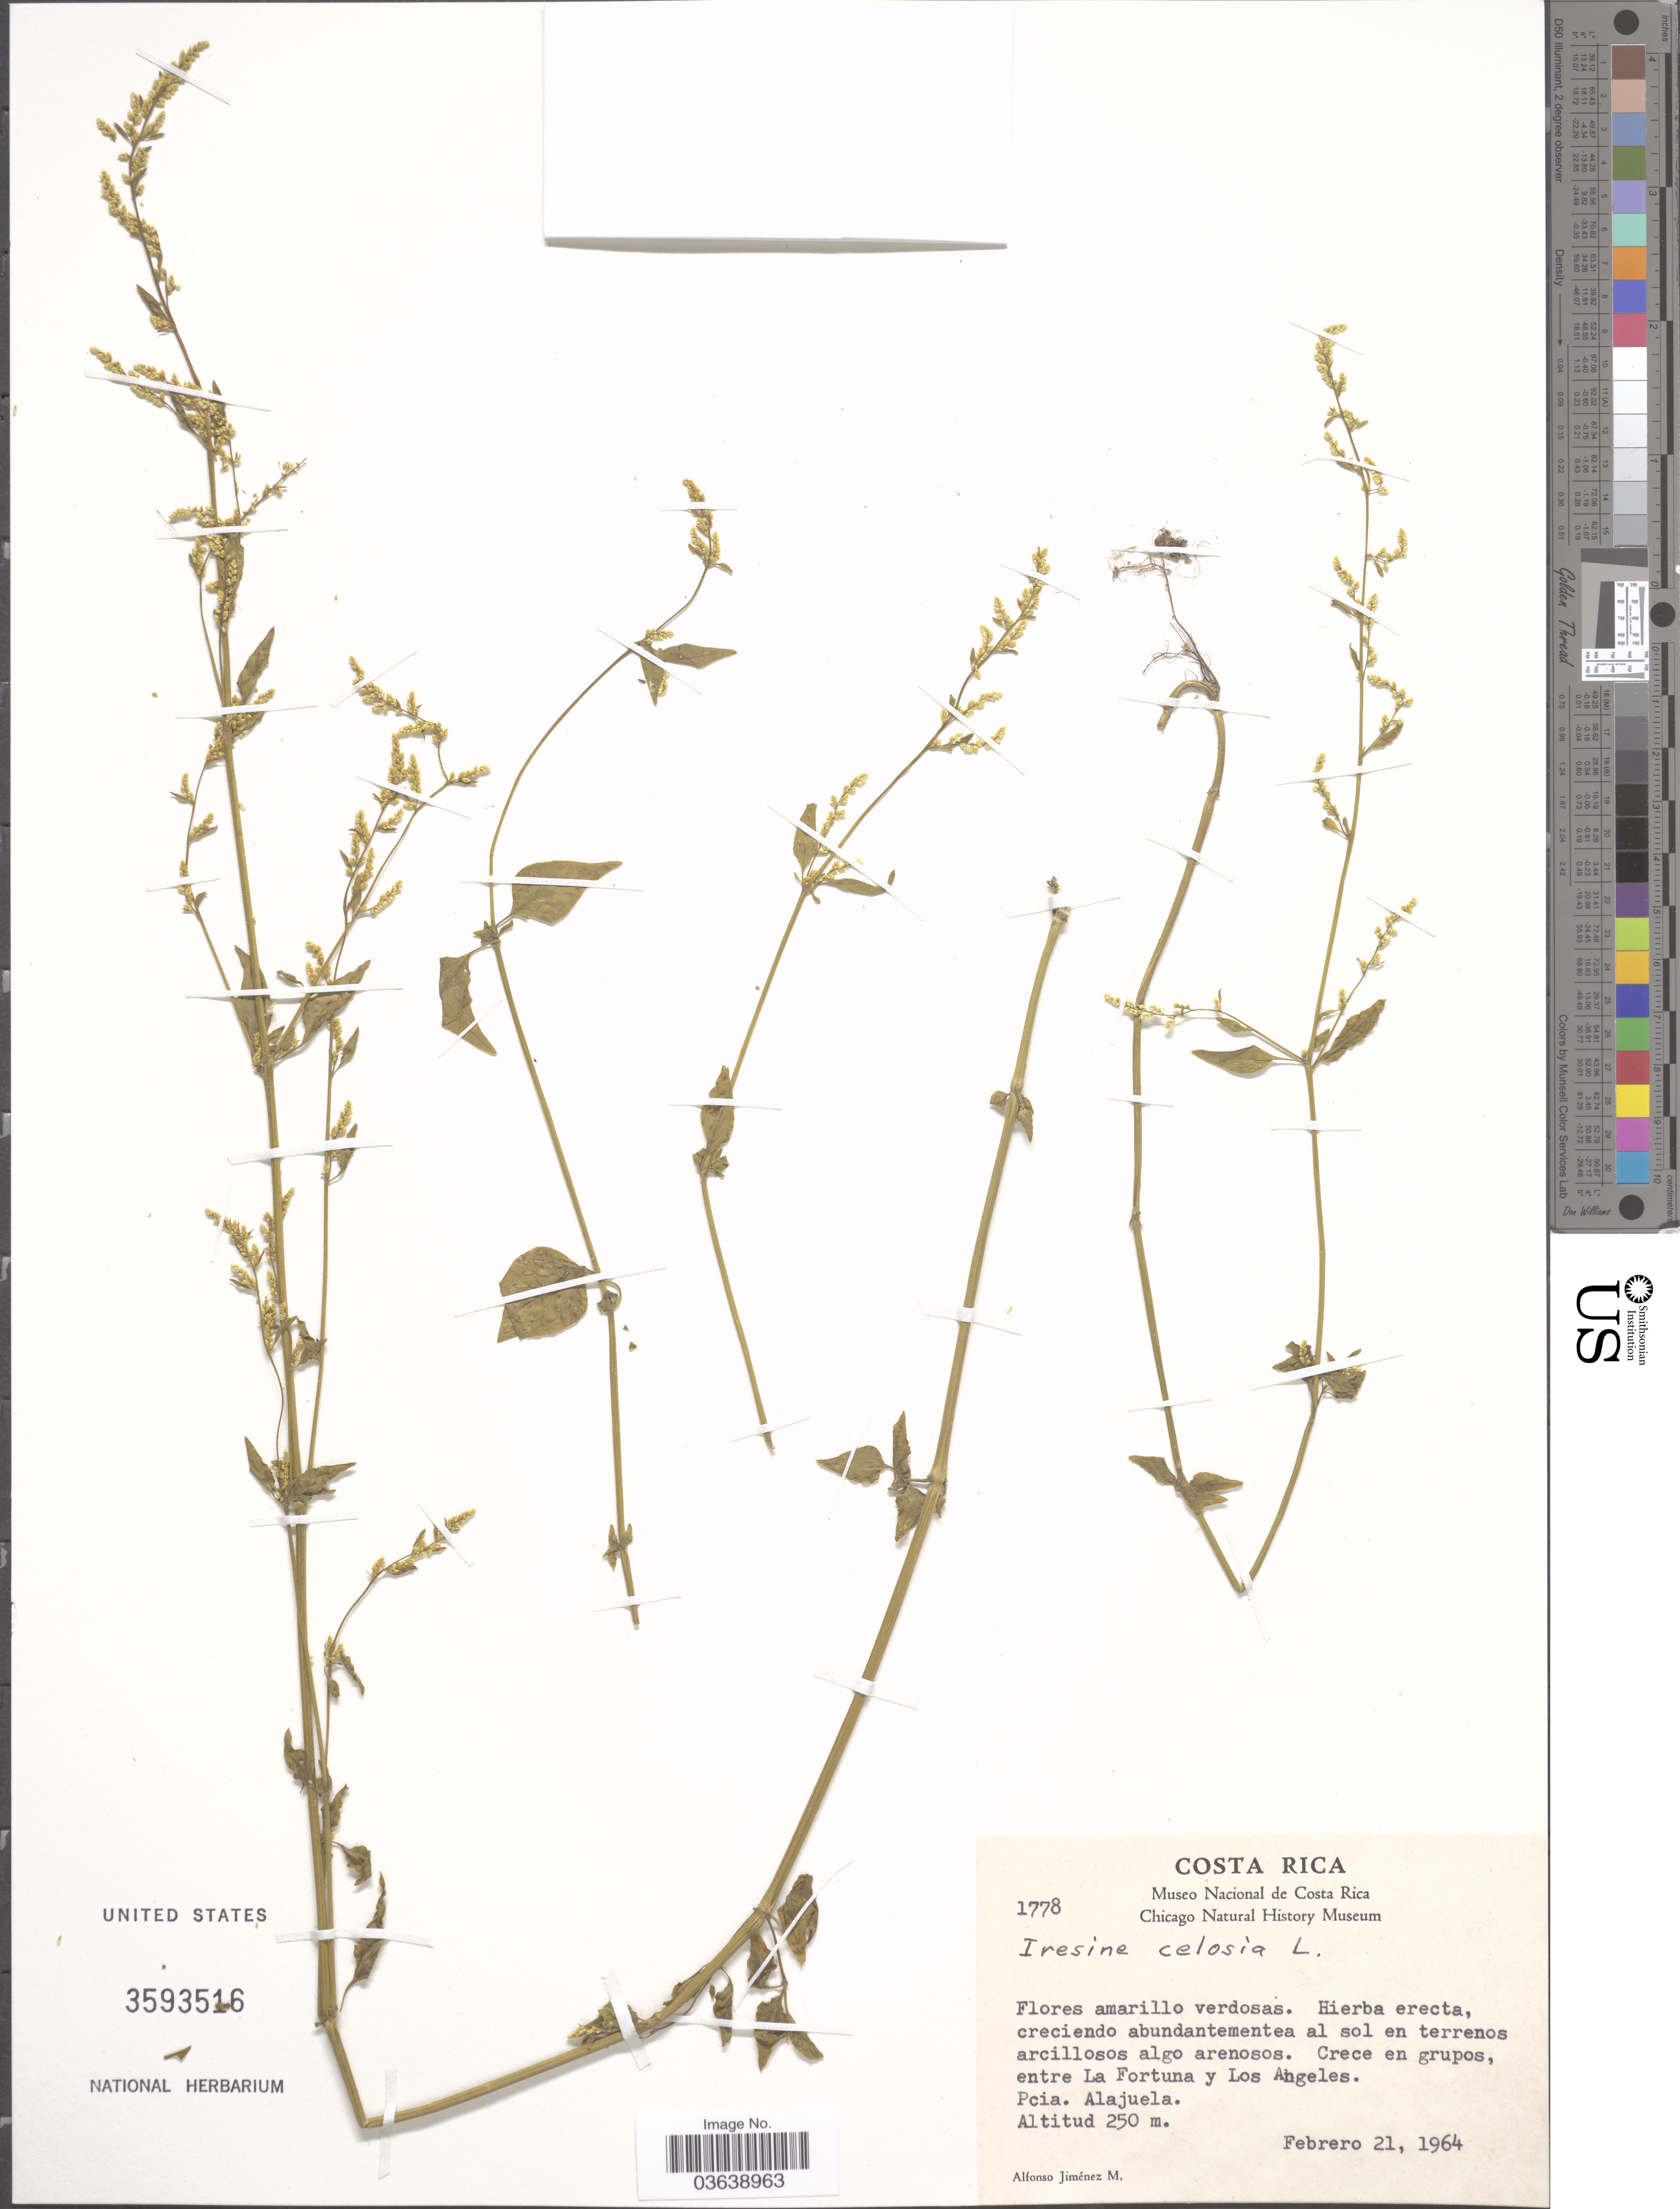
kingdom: Plantae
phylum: Tracheophyta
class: Magnoliopsida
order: Caryophyllales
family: Amaranthaceae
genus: Iresine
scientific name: Iresine celosia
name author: L.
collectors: A. Jimenez M.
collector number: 1778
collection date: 1964-02-21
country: Costa Rica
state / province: Alajuela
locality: Crece en grupos, entre La Fortuna y Los Angeles. Pcia. Alajuela.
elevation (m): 250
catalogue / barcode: US 3593516